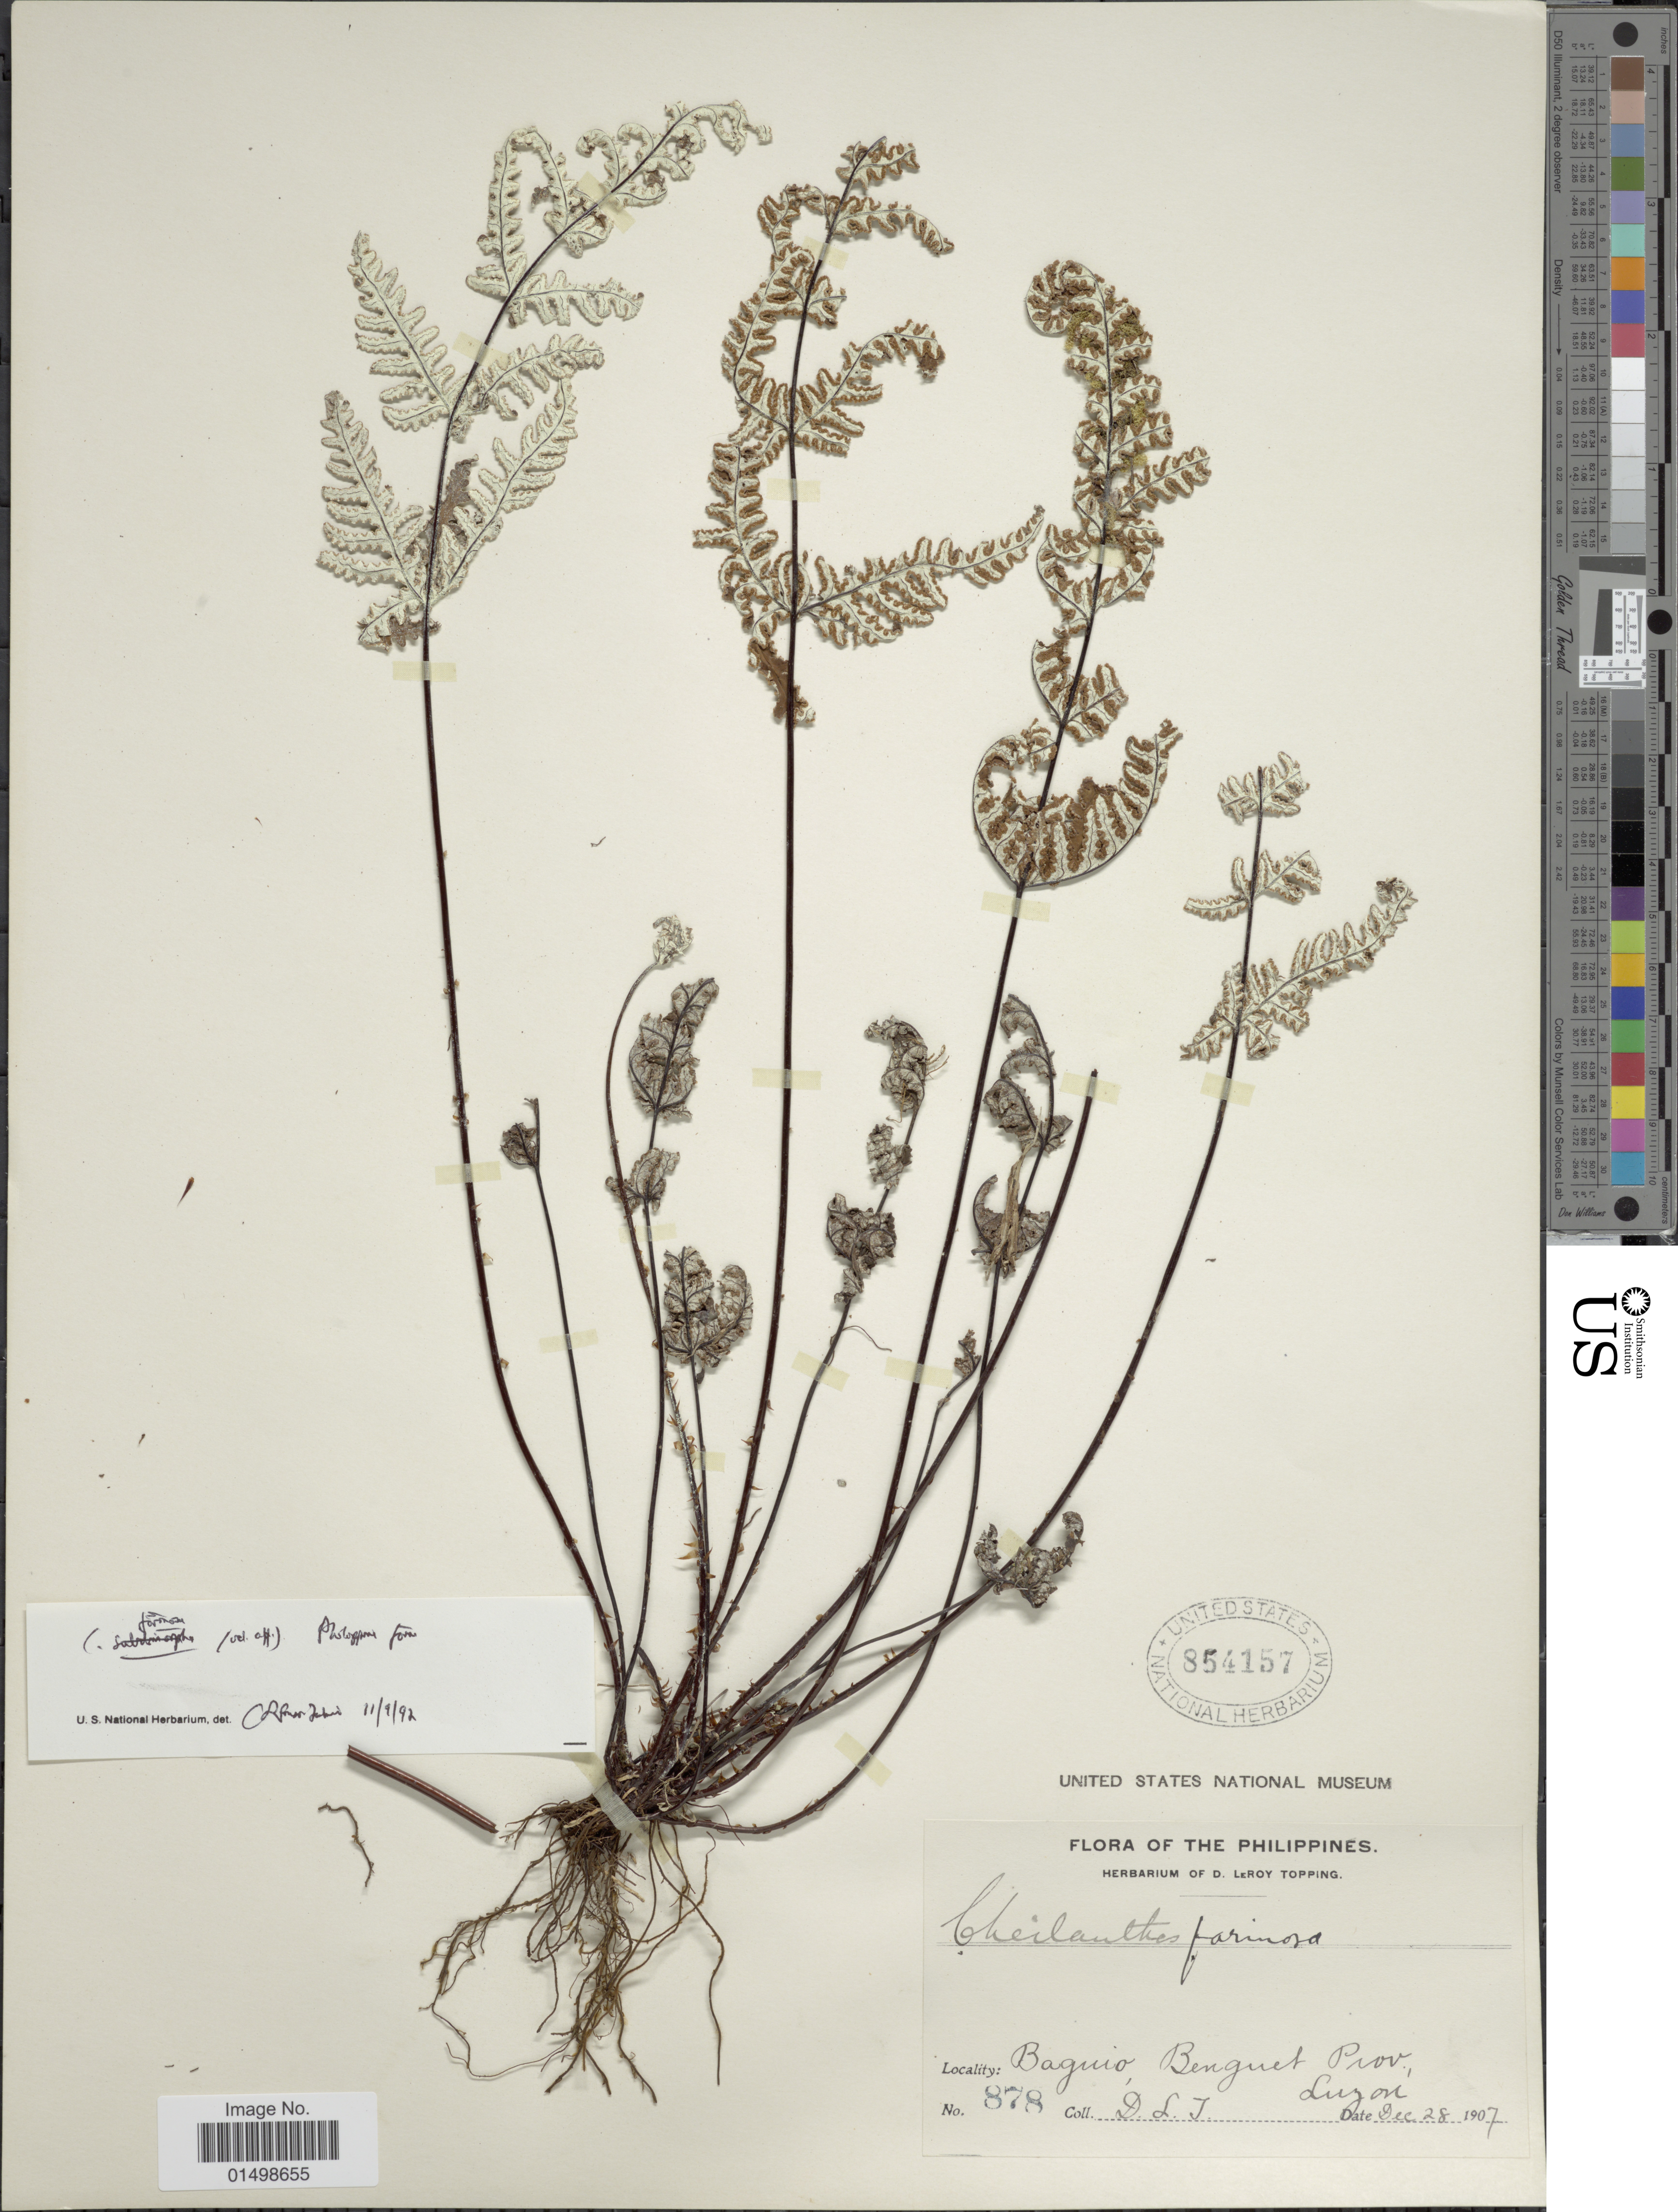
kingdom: Plantae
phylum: Tracheophyta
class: Polypodiopsida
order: Polypodiales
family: Pteridaceae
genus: Aleuritopteris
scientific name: Aleuritopteris farinosa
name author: (Forssk.) Fée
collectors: D. L. Topping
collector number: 878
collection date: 1907-12-28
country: Philippines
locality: Baguio, Benguet Prov., Luzon.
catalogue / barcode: US 854157